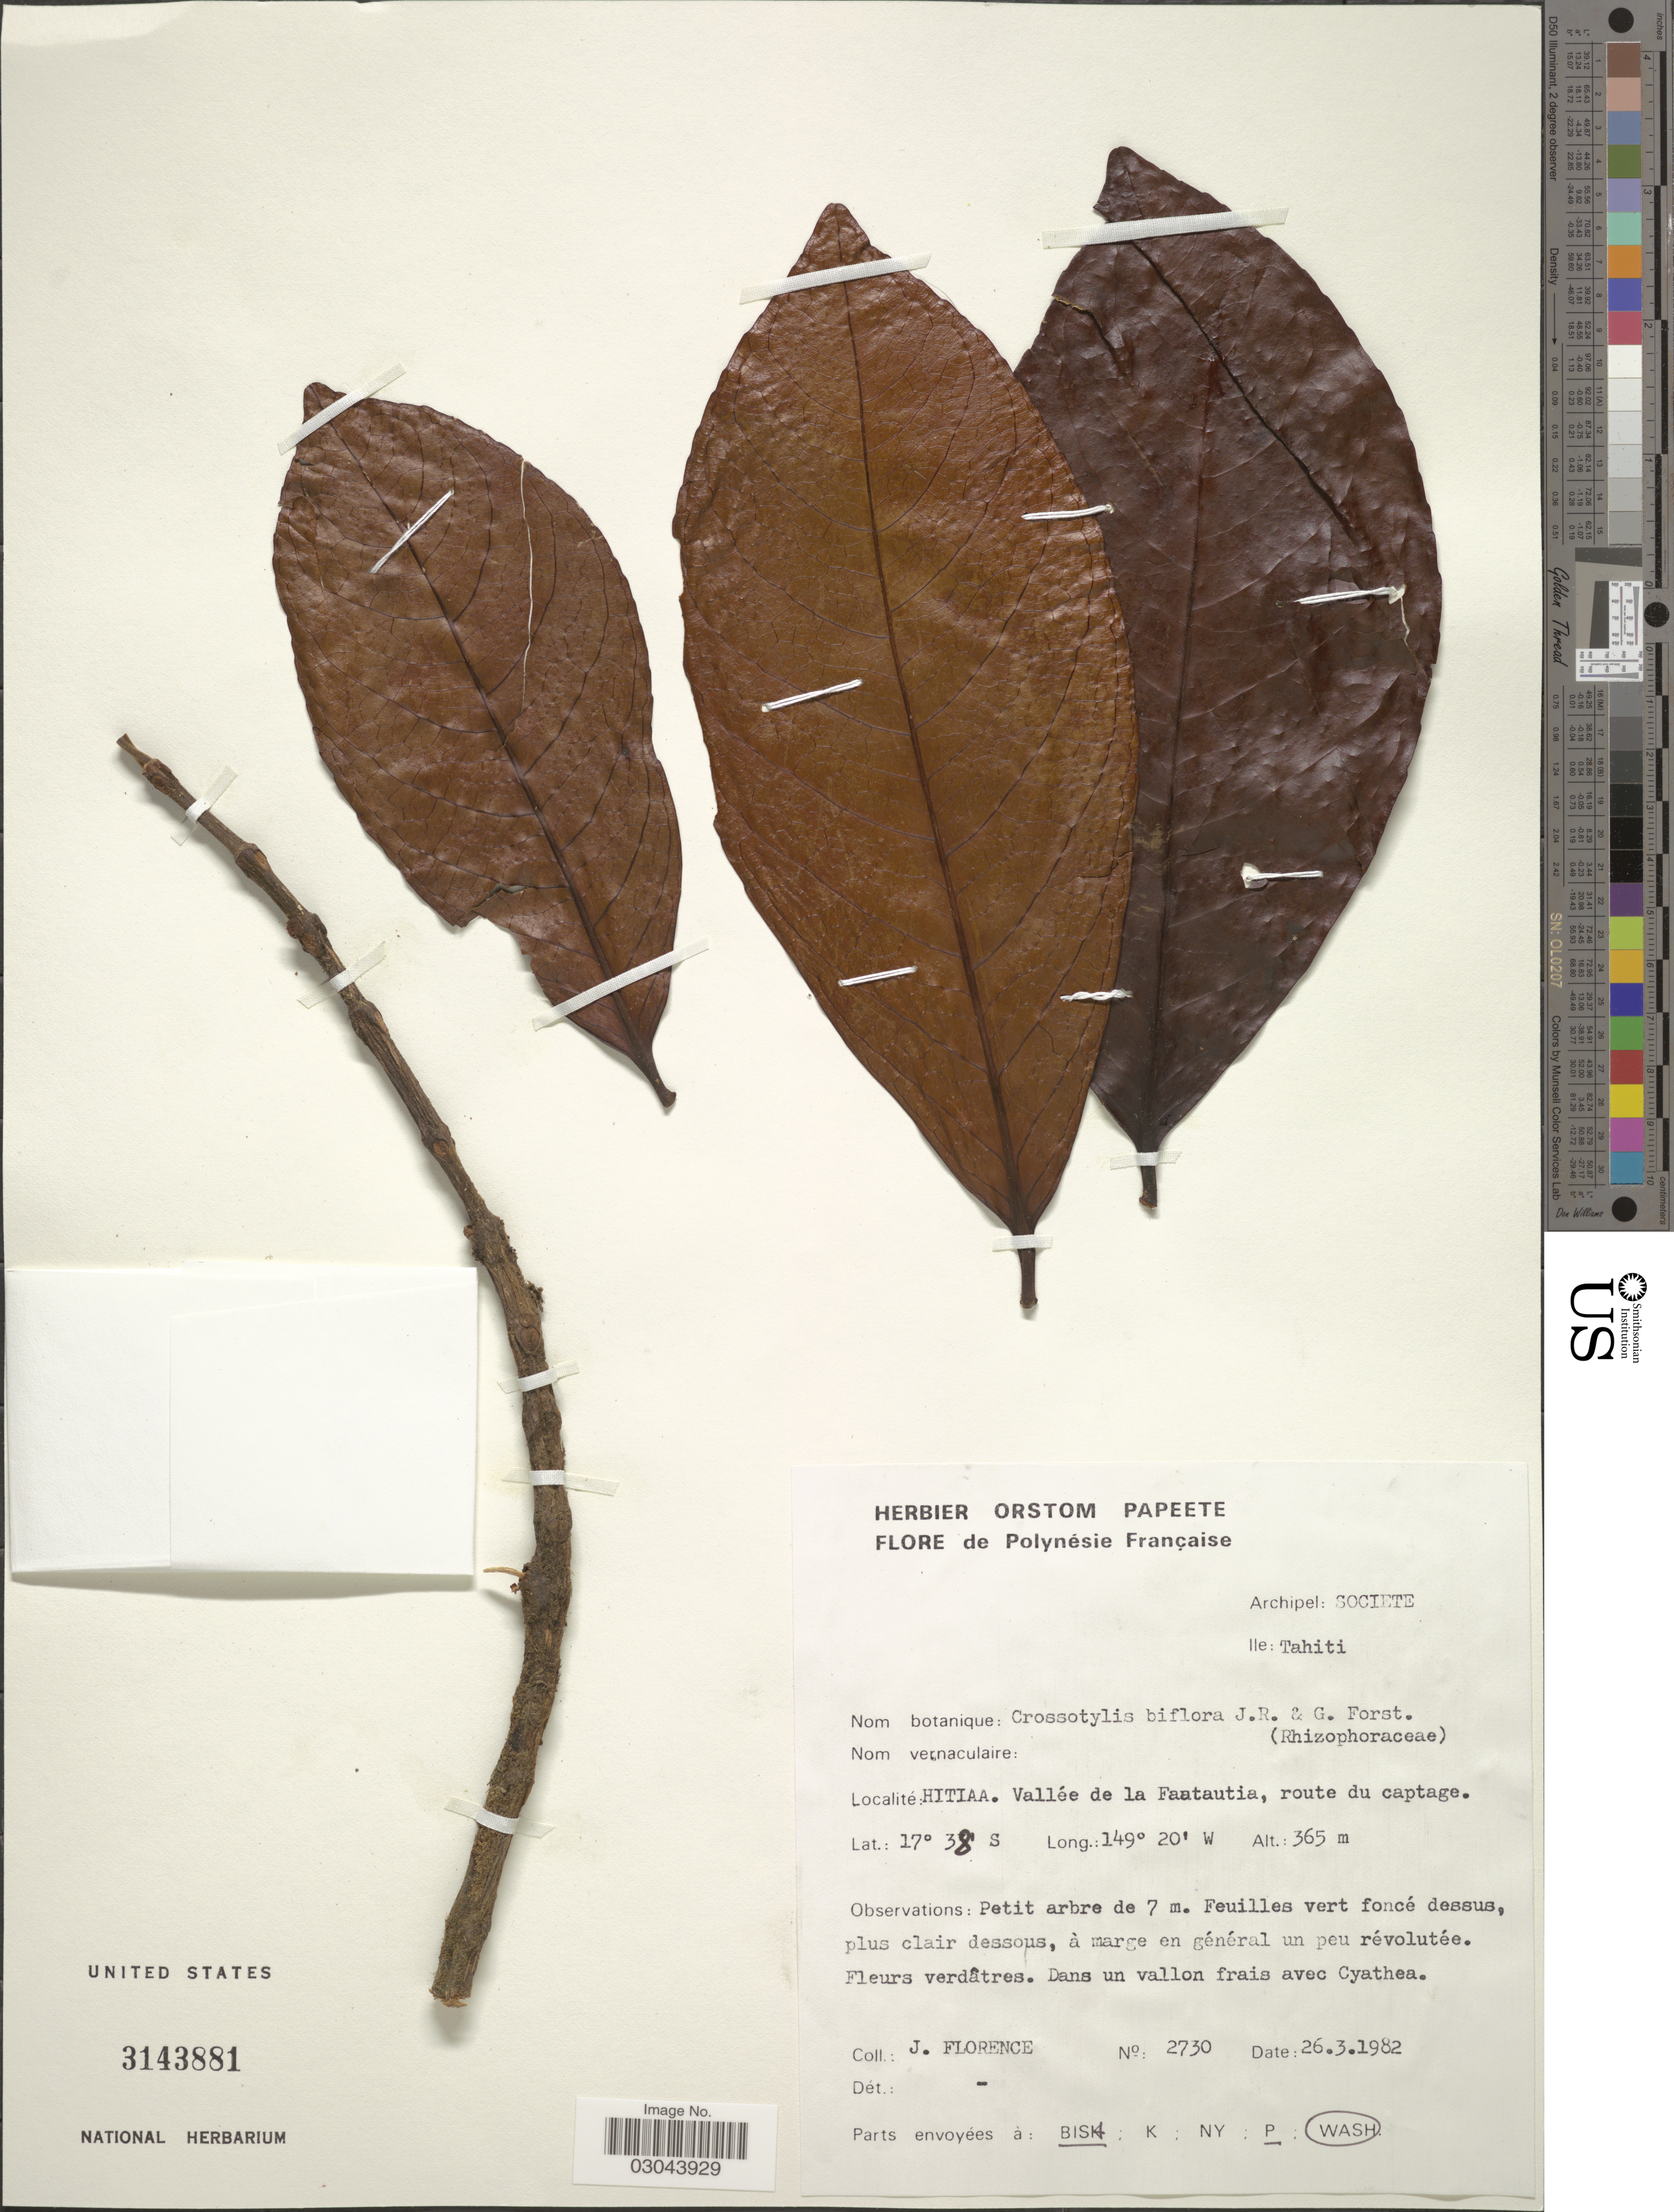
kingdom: Plantae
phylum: Tracheophyta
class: Magnoliopsida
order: Malpighiales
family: Rhizophoraceae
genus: Crossostylis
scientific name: Crossostylis biflora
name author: J.R. Forst. & G. Forst.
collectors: J. Florence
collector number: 2730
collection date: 1982-03-26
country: French Polynesia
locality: Archipel: Societe. Ile: Tahiti. HITIAA. Vallée de la Faatautia, route du captage. Polunésie Française.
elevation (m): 365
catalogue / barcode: US 3143881